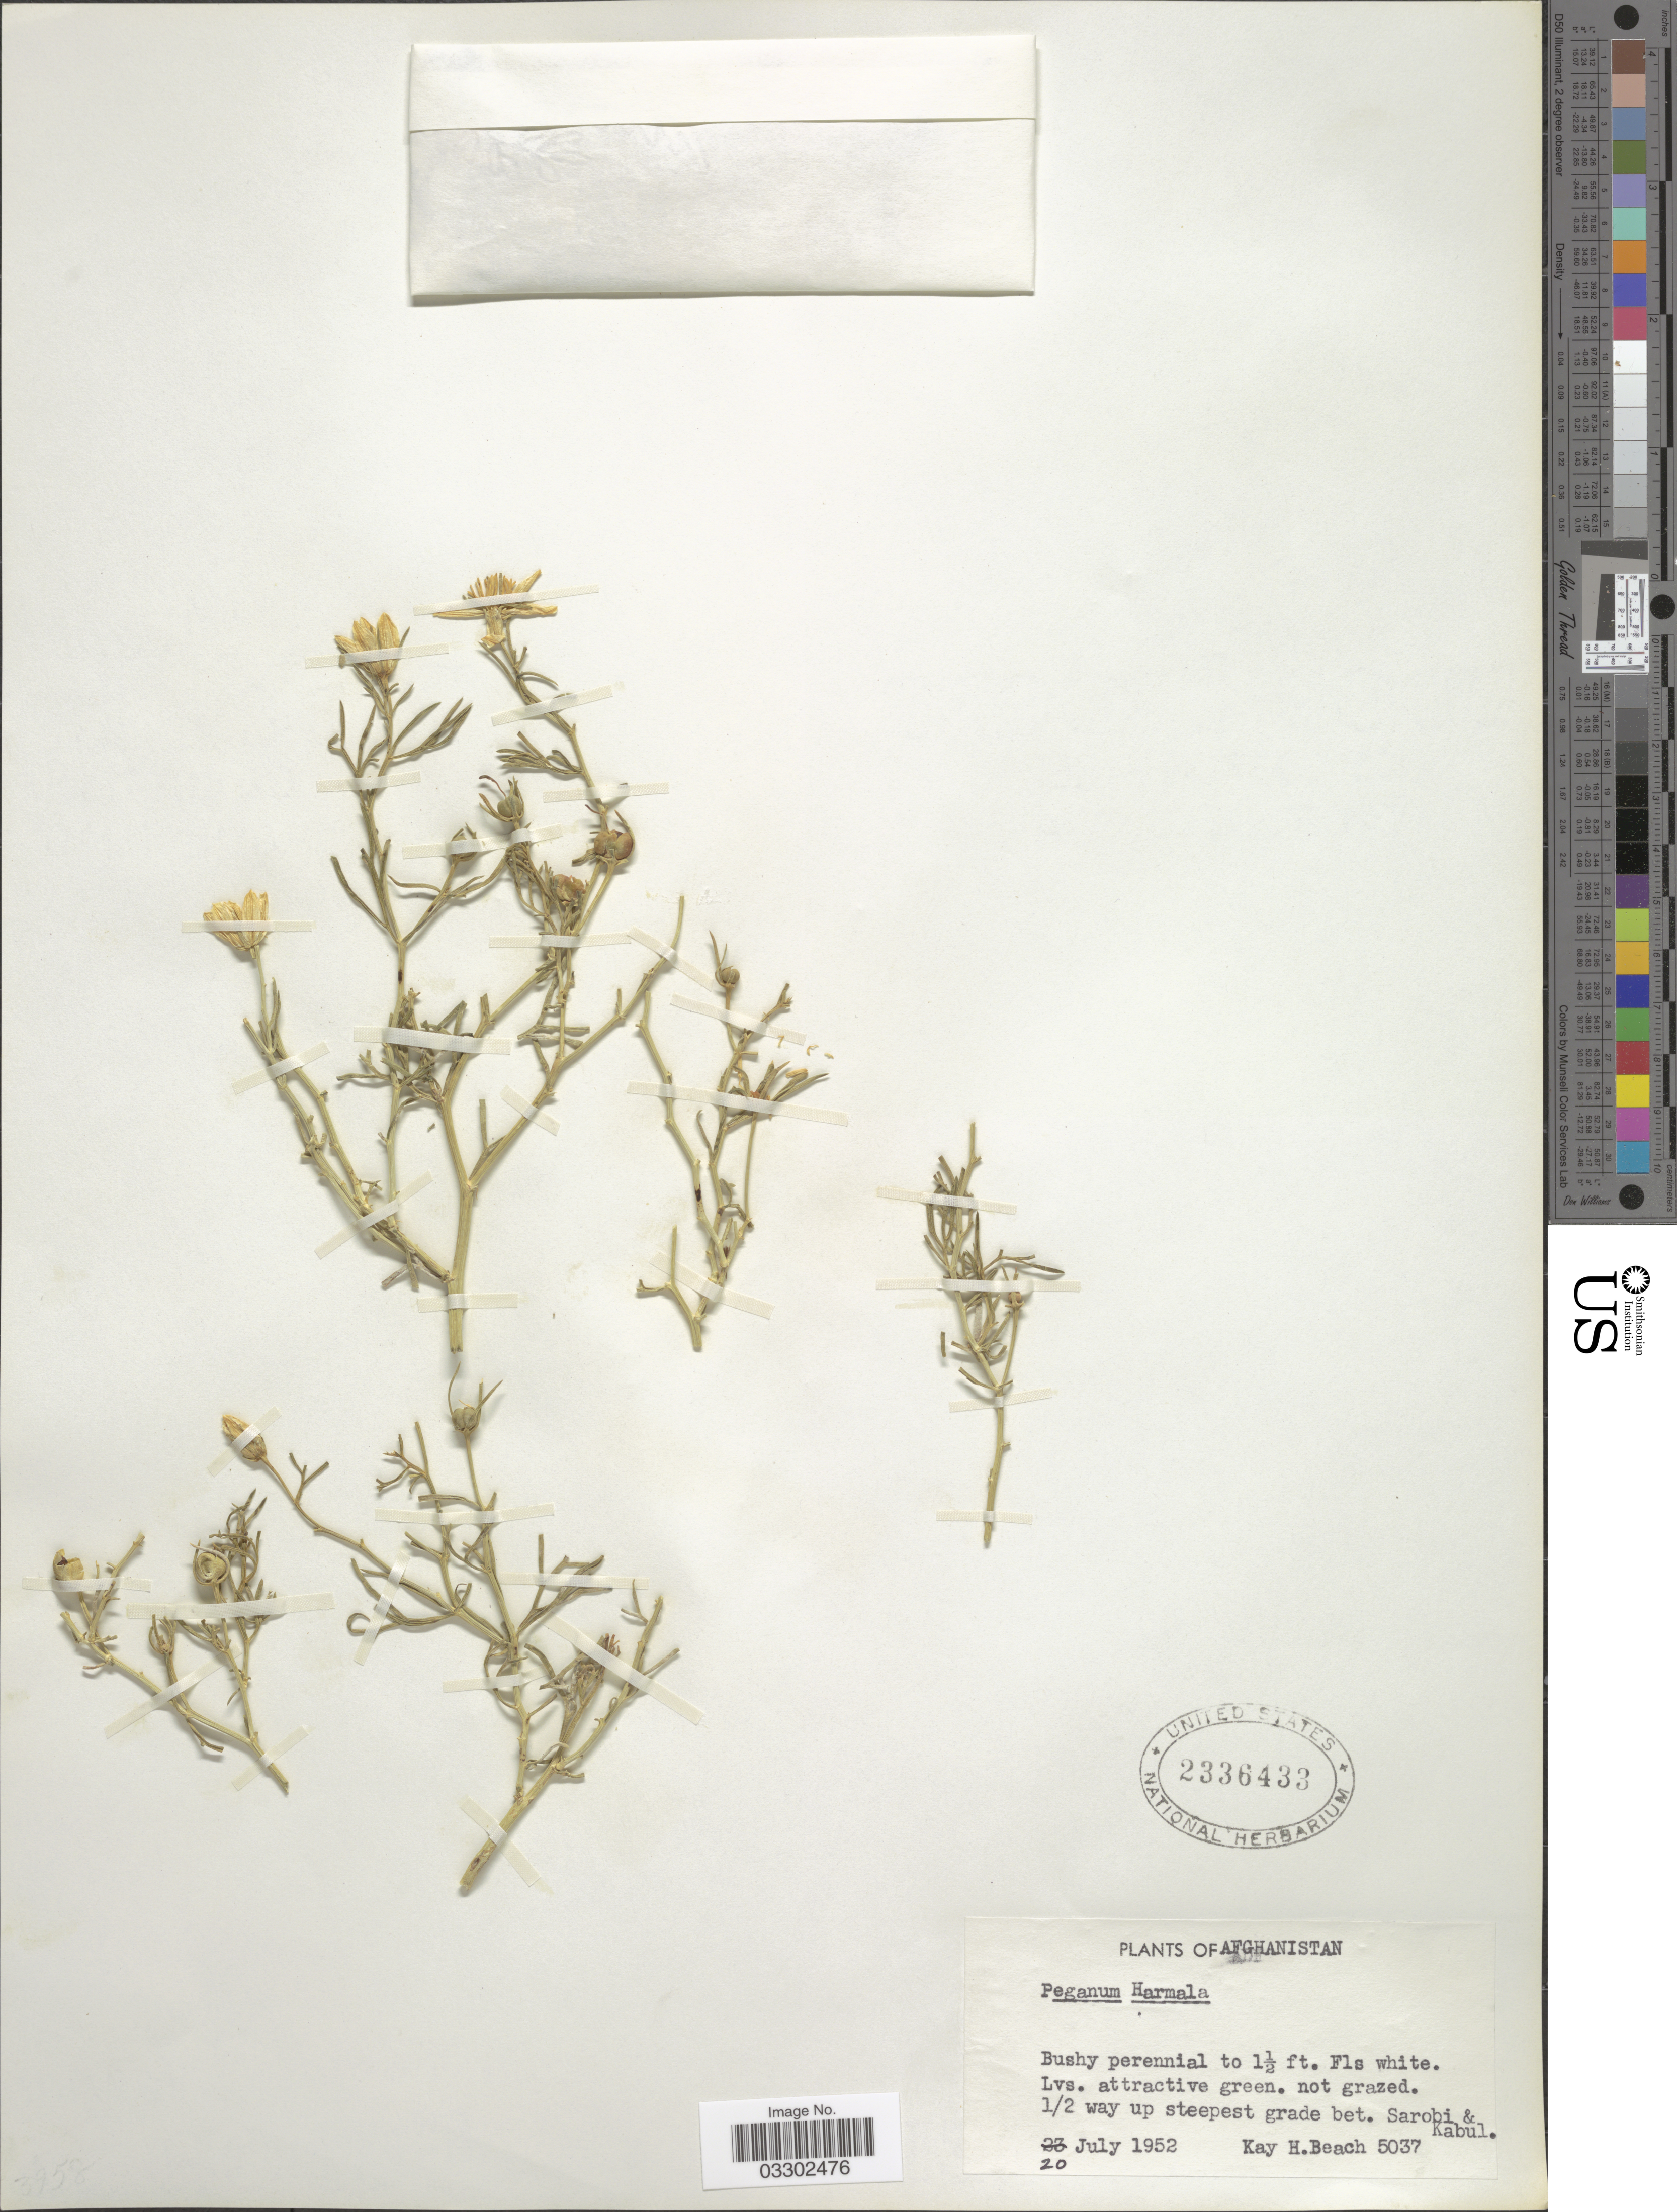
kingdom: Plantae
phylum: Tracheophyta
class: Magnoliopsida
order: Sapindales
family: Tetradiclidaceae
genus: Peganum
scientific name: Peganum harmala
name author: L.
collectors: K. H. Beach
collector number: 5037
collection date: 1952-07-20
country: Afghanistan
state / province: Kabul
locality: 1/2 way up steepest grade bet. Sarobi & Kabul.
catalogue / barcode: US 2336433